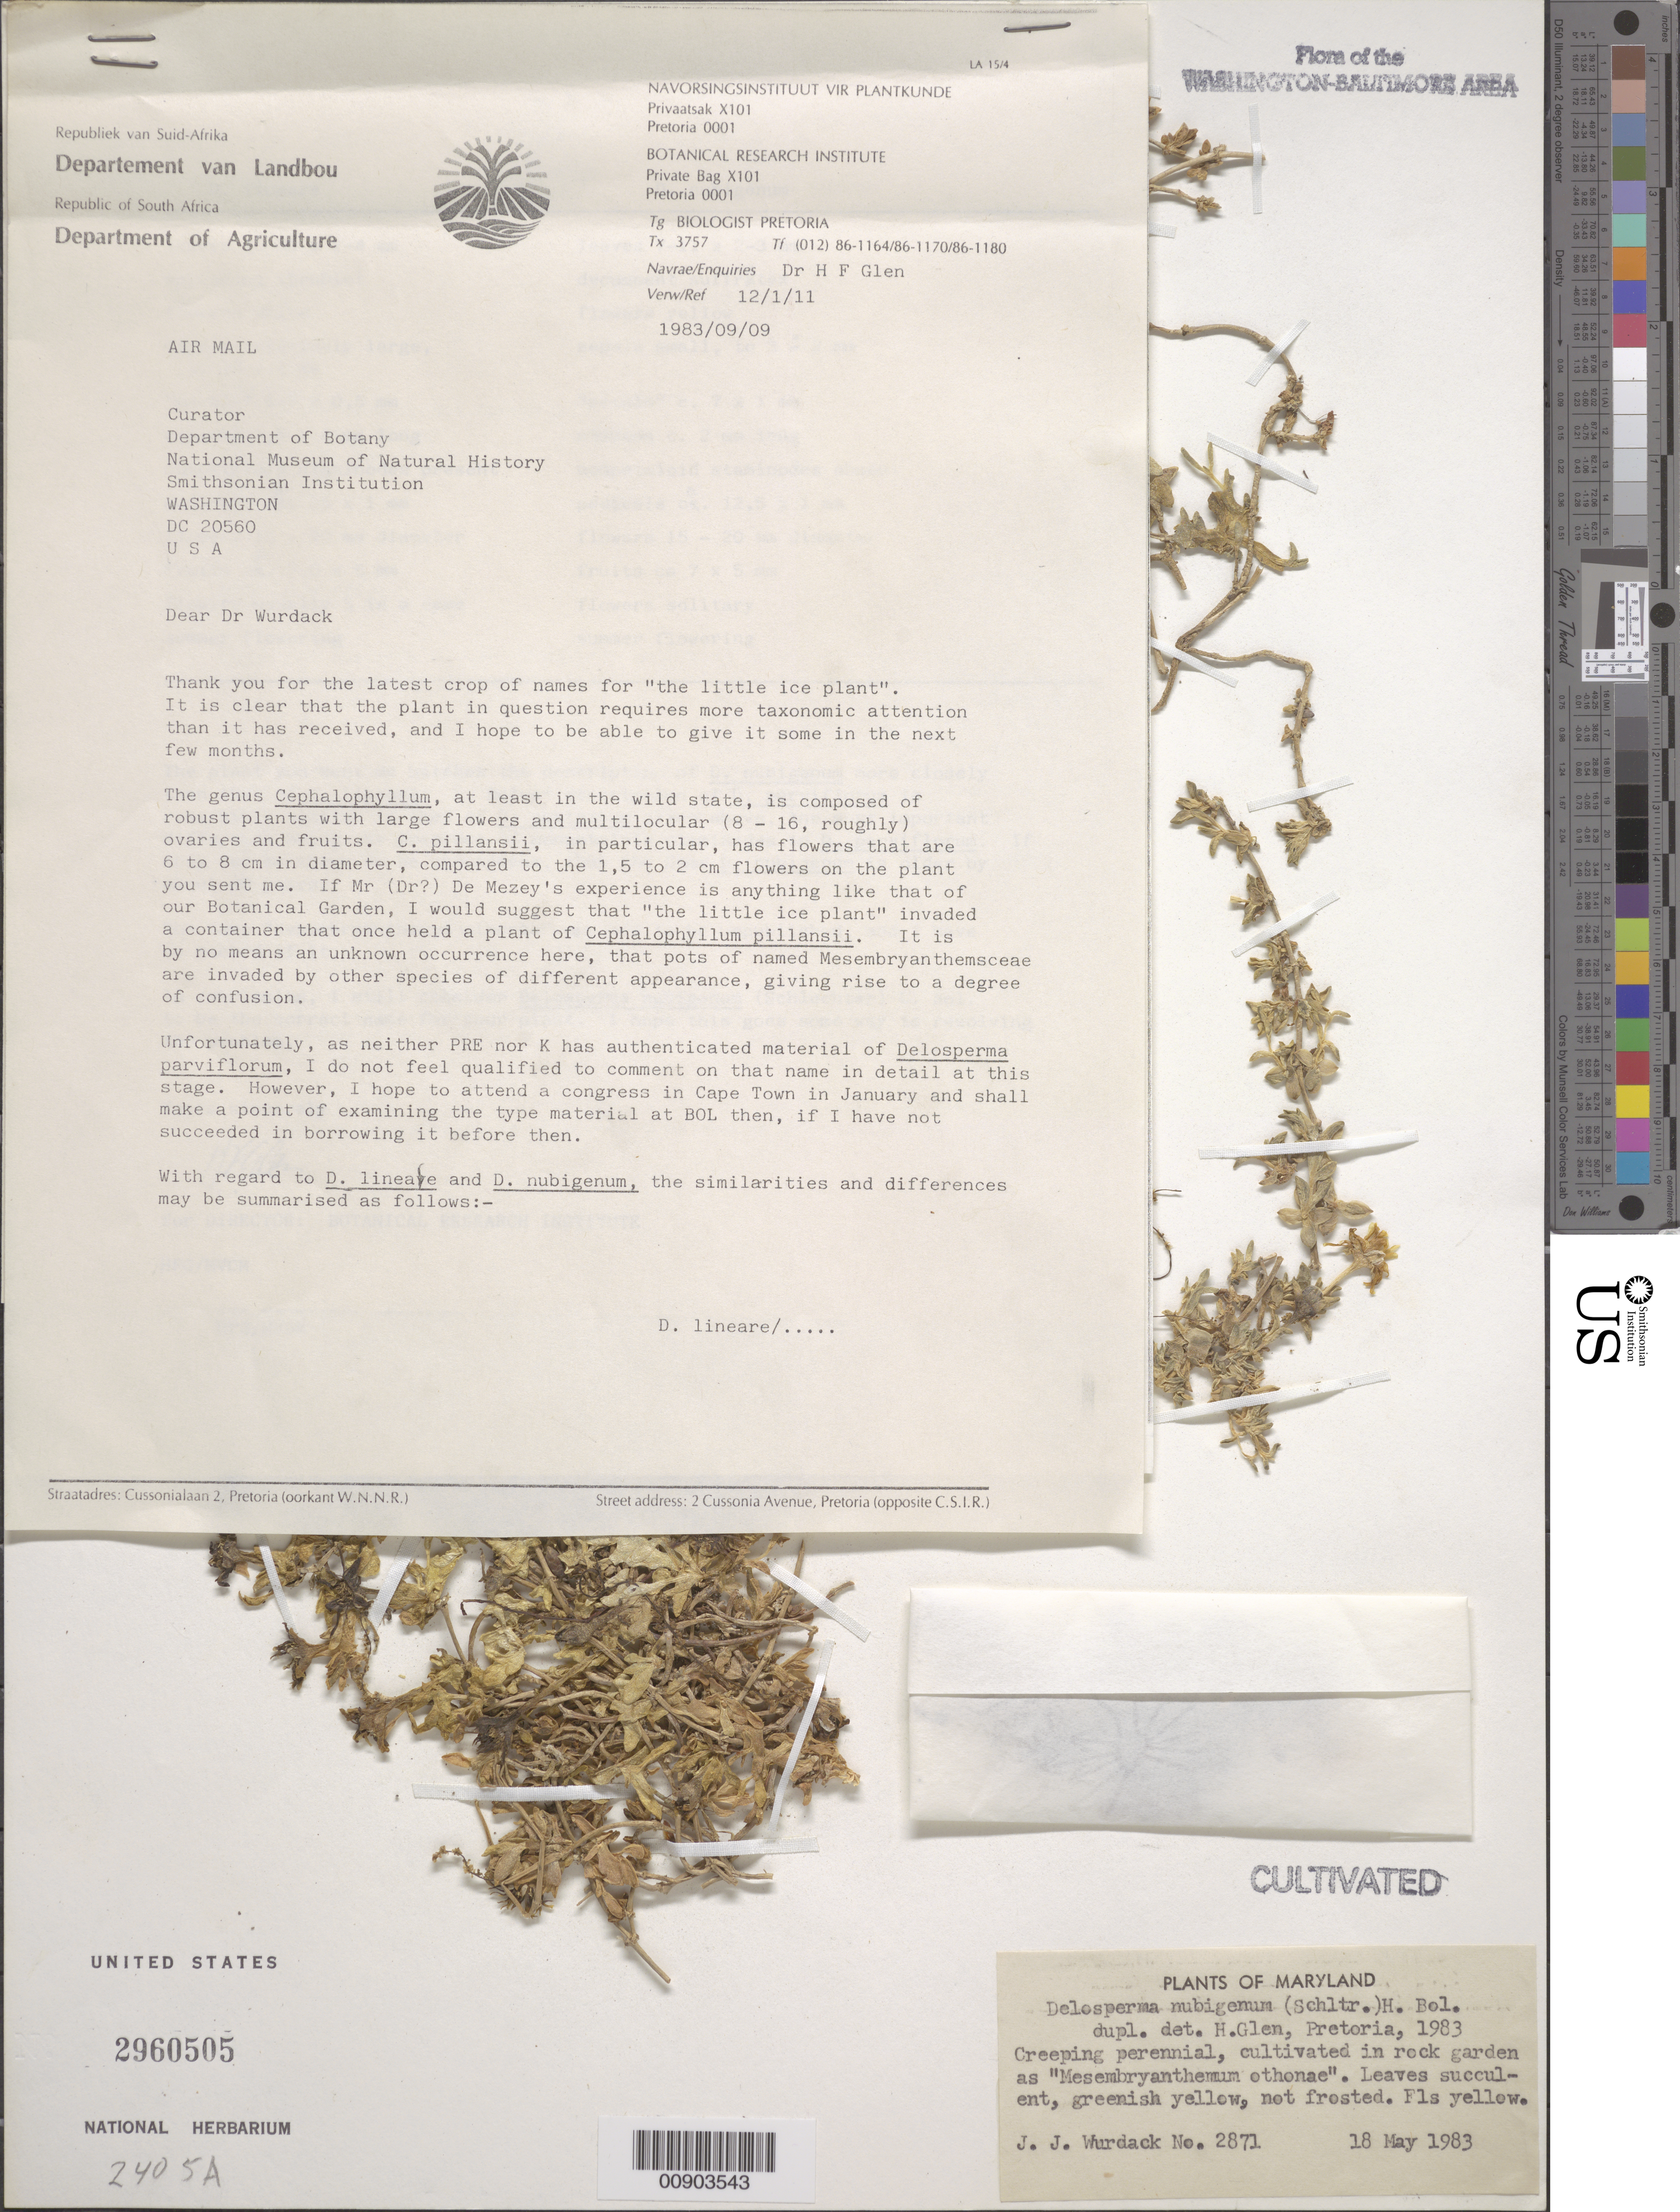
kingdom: Plantae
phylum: Tracheophyta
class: Magnoliopsida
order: Caryophyllales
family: Aizoaceae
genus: Delosperma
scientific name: Delosperma nubigenum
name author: (Schltr.) L. Bolus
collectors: J. J. Wurdack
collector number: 2871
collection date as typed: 18 May 1983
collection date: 1983-05-18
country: United States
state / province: Maryland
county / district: Prince George's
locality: Wurdack garden, Beltsville.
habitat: Cultivated in rock garden.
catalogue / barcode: US 2960505